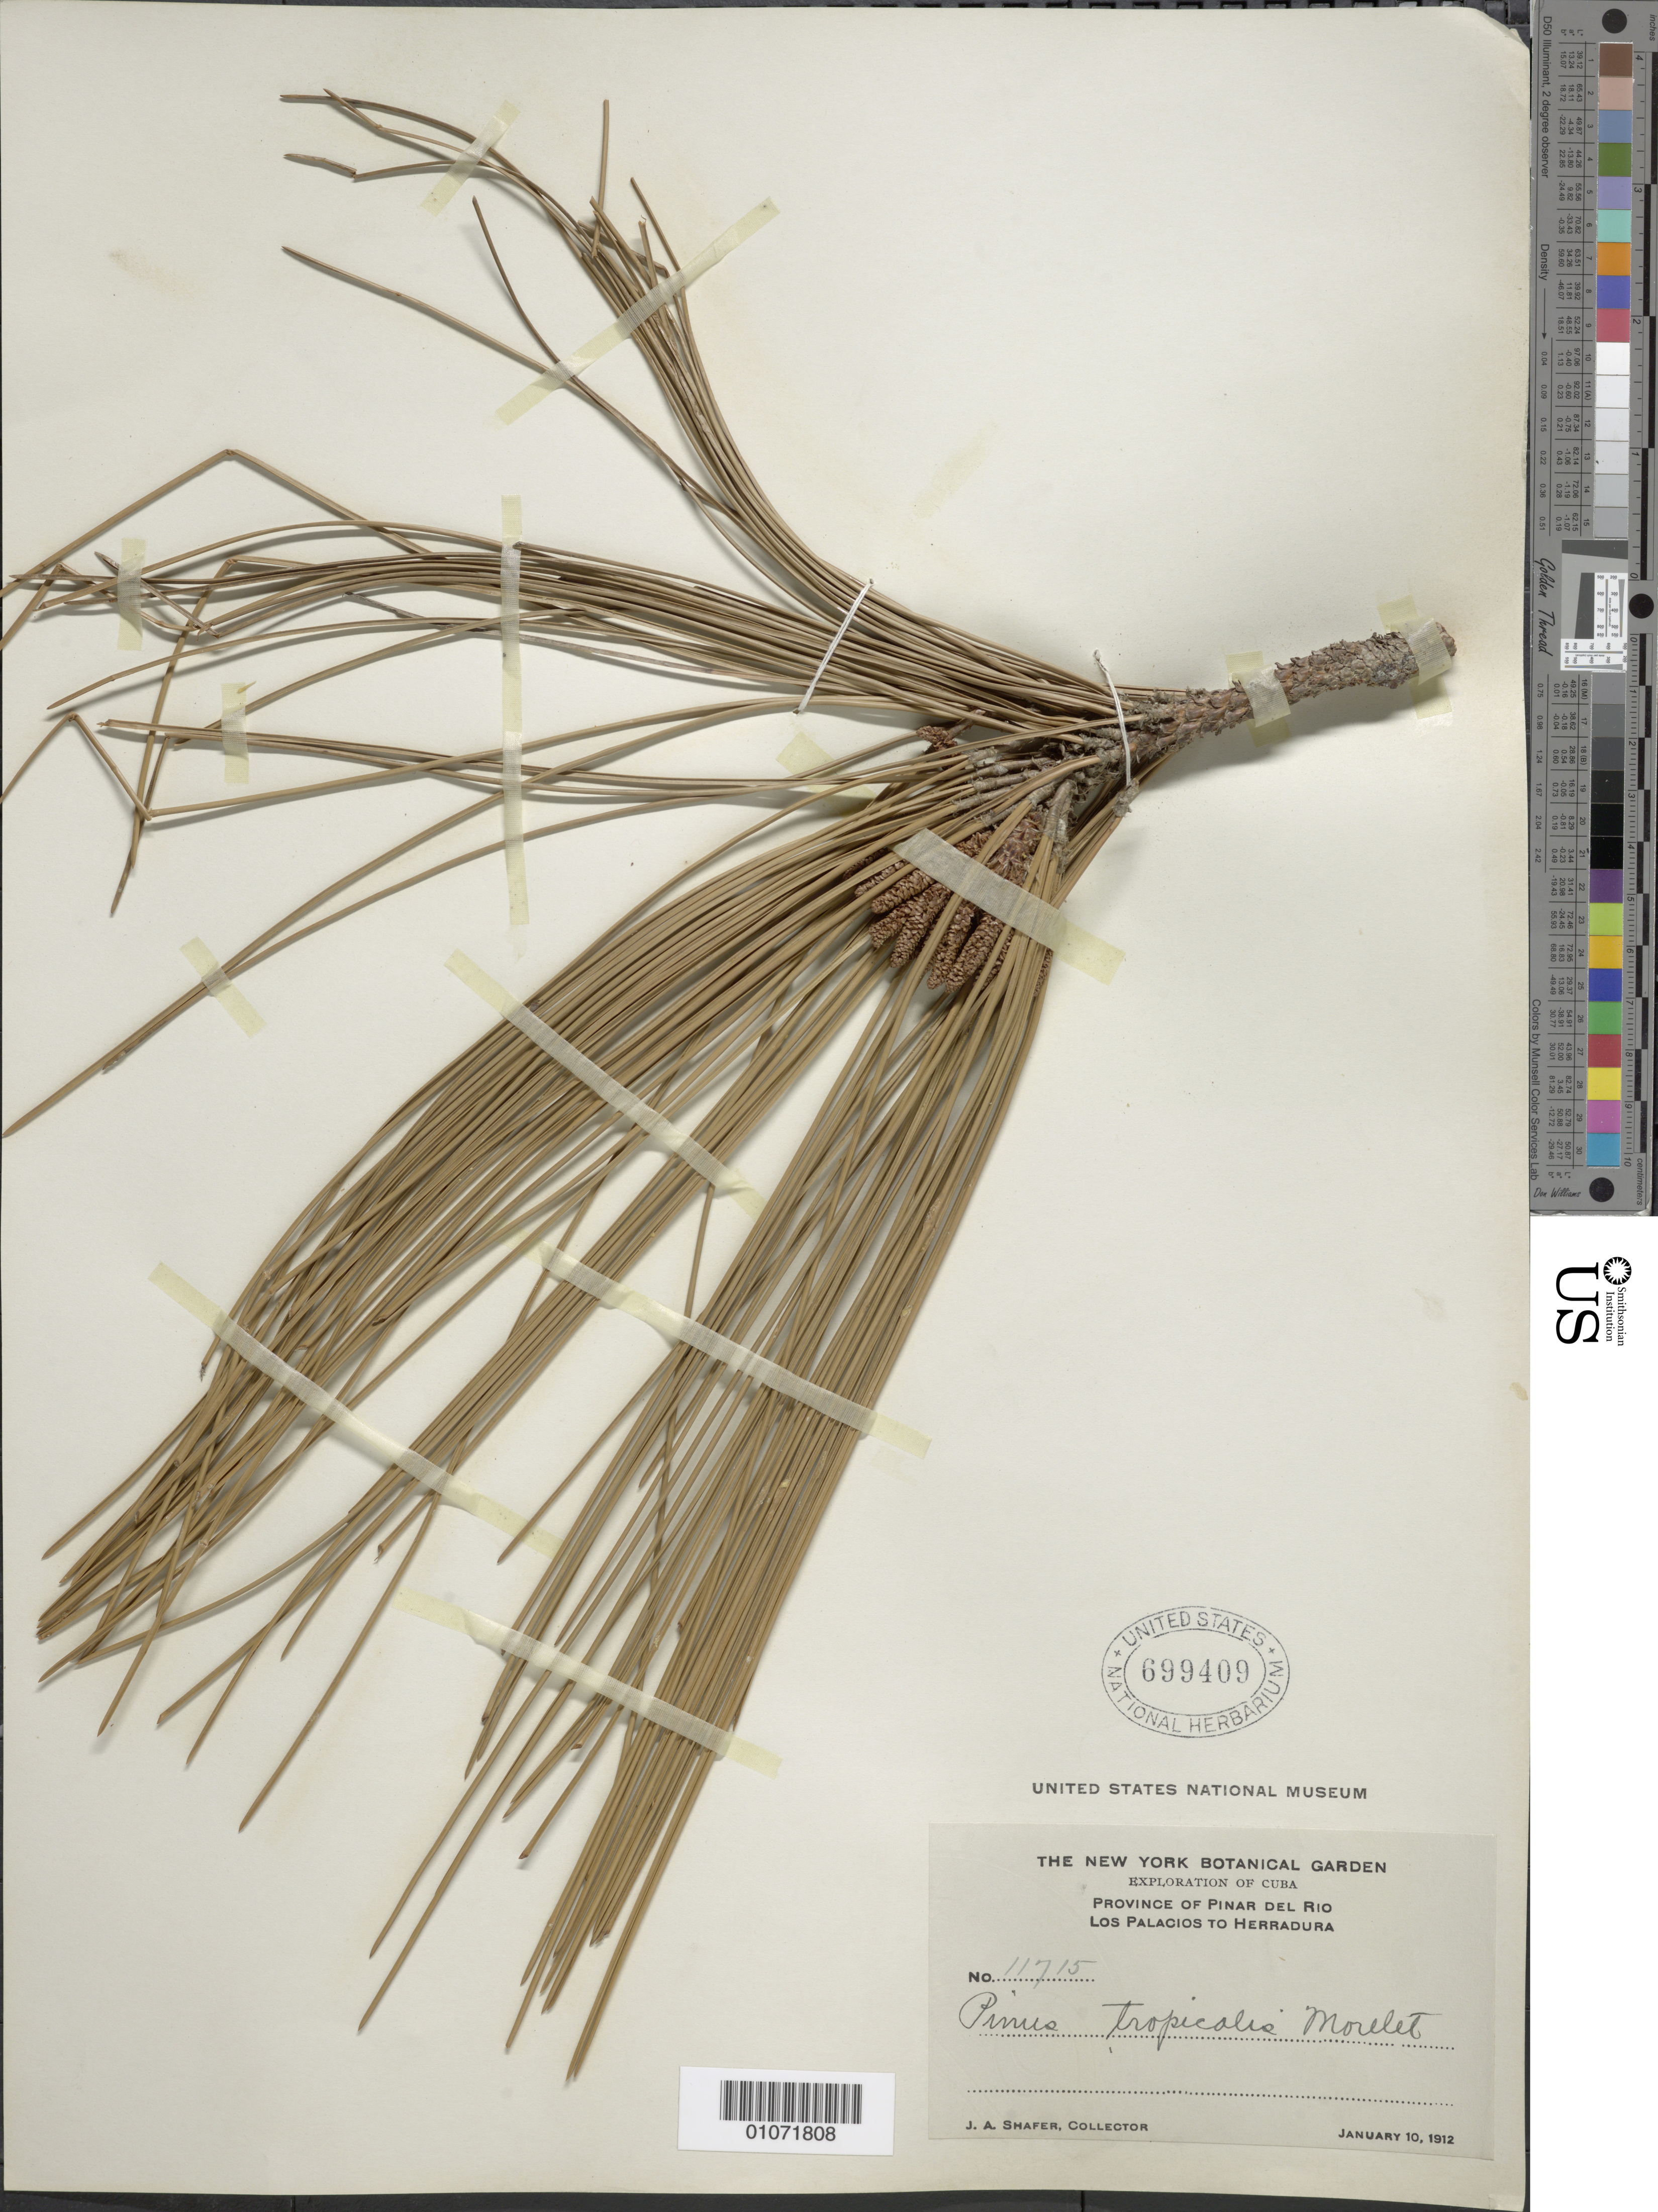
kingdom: Plantae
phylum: Tracheophyta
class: Pinopsida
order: Pinales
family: Pinaceae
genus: Pinus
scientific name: Pinus tropicalis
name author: Morelet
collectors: J. A. Shafer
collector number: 11715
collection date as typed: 10 Jan 1912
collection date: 1912-01-10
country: Cuba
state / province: Pinar del Rio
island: Cuba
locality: Provice of Pinar del Rio Los Palacios to Herradura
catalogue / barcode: US 699409